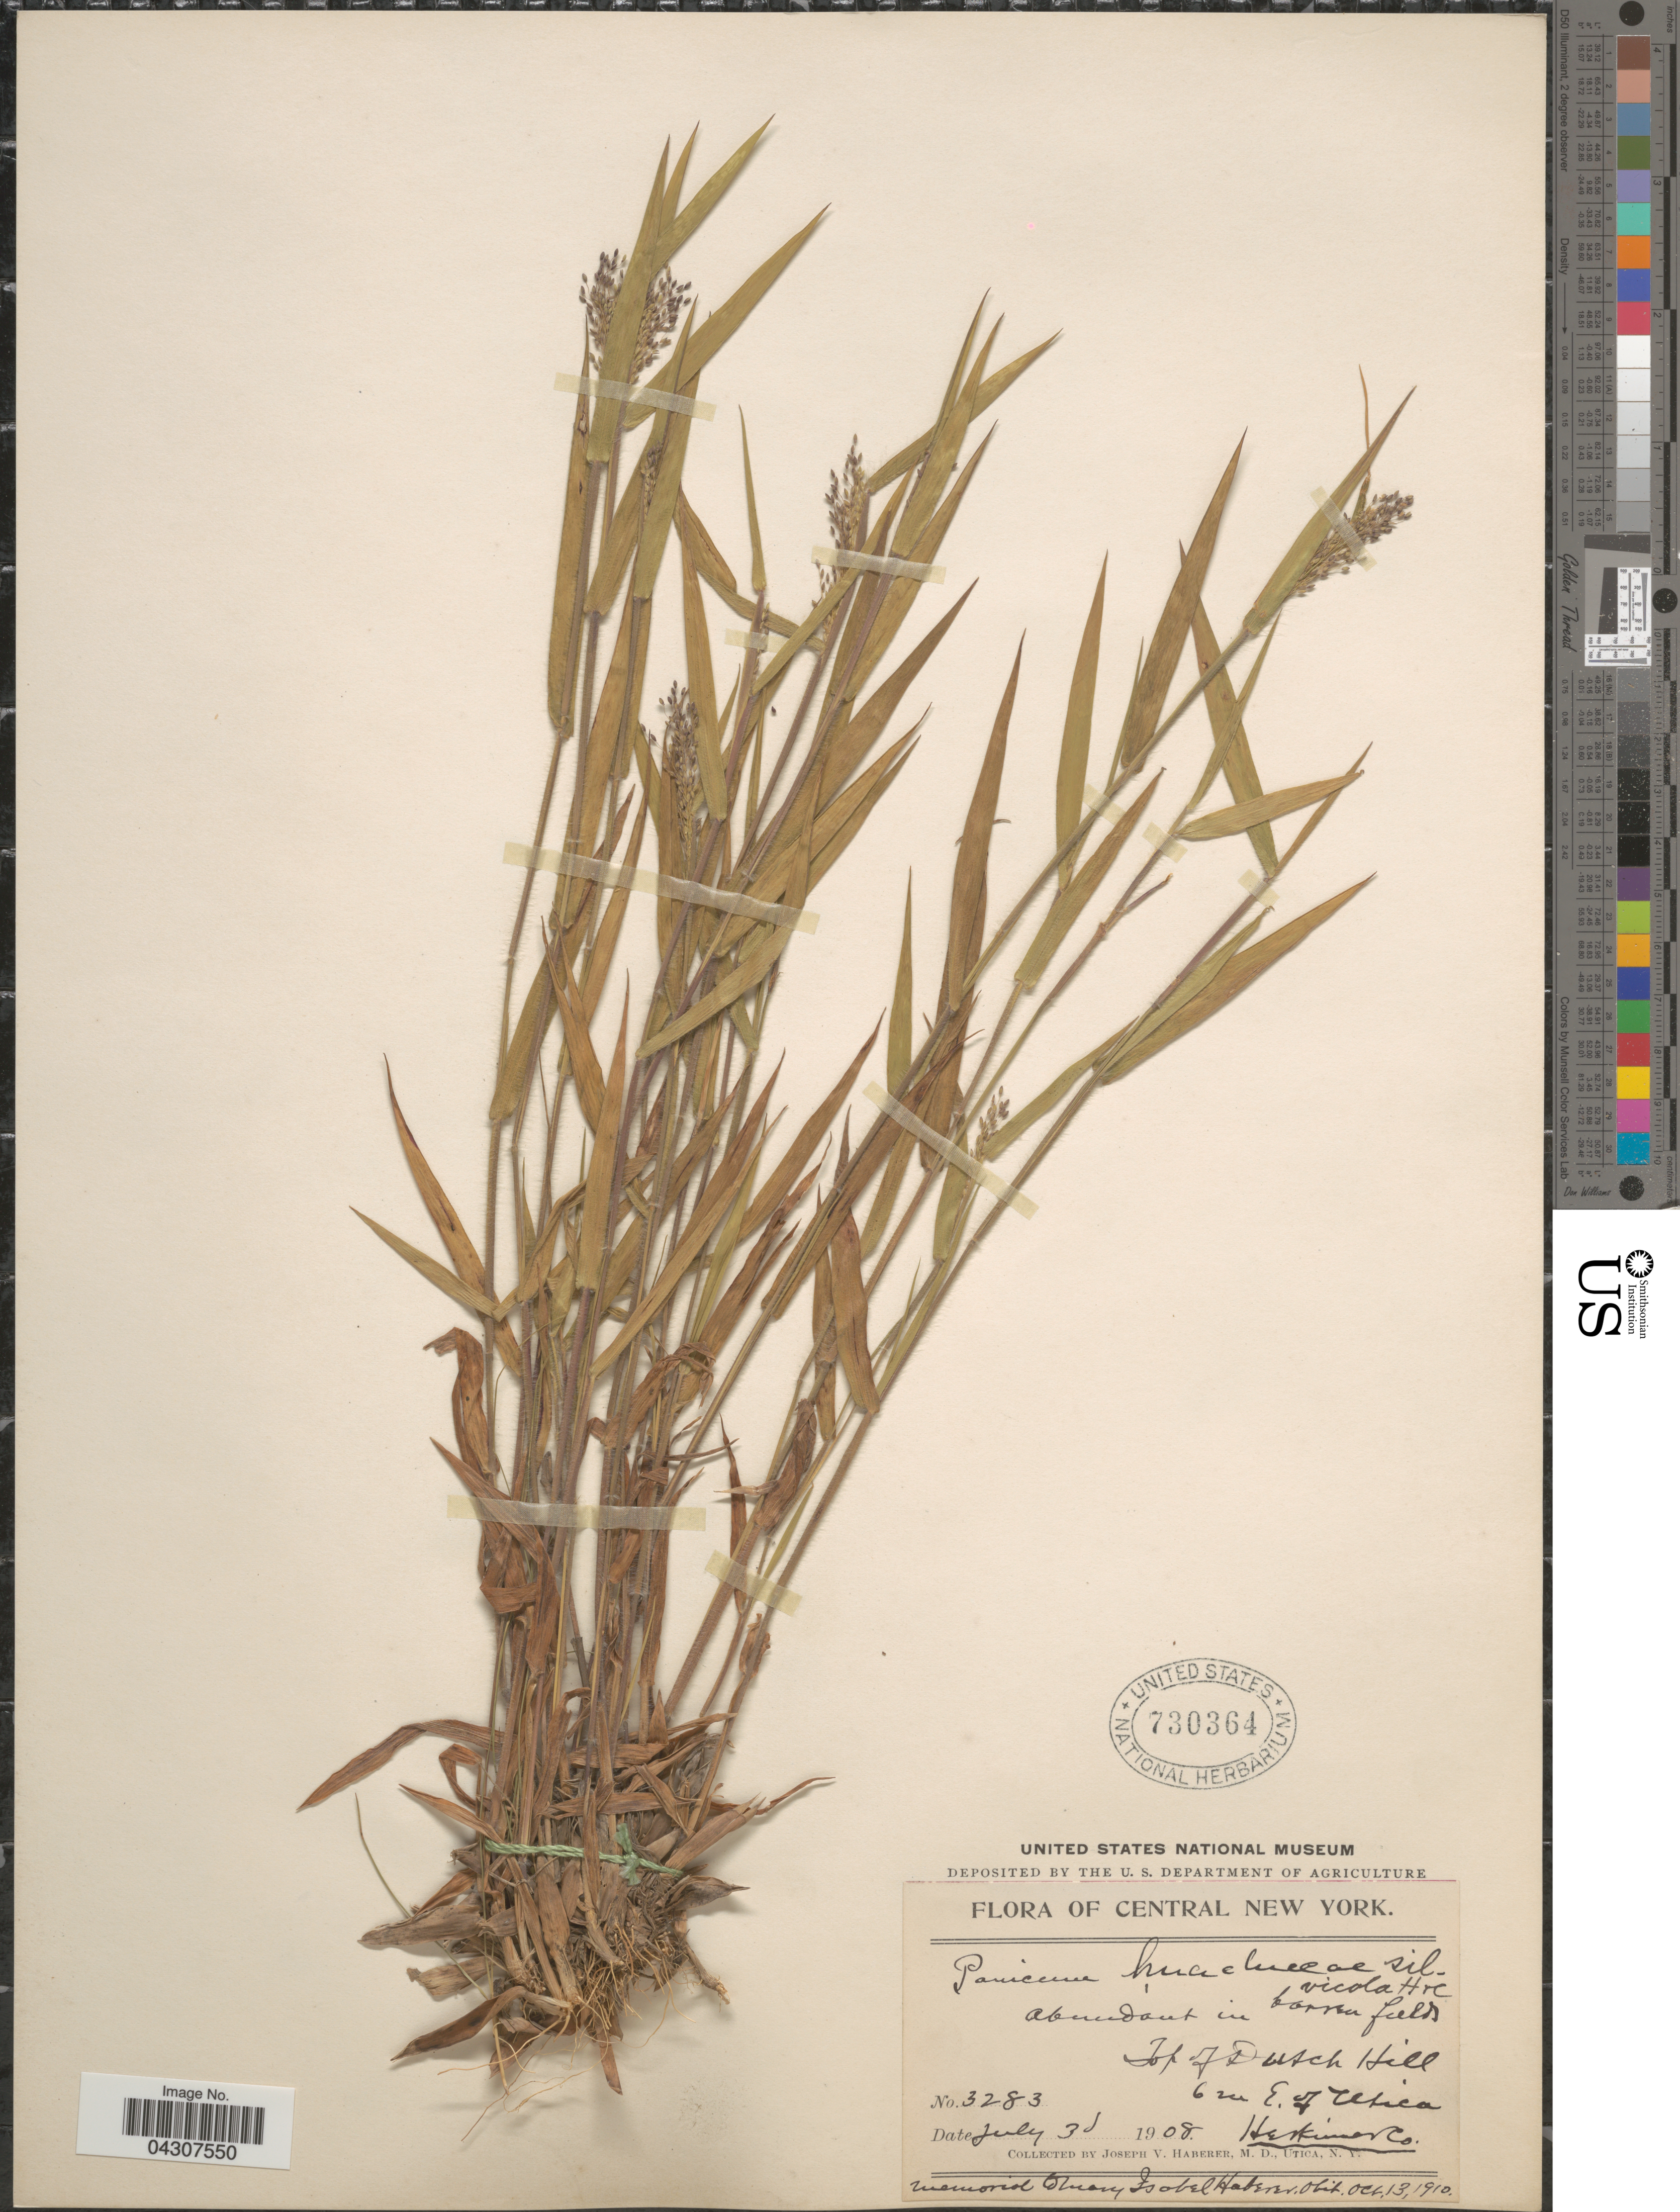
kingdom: Plantae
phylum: Tracheophyta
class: Liliopsida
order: Poales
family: Poaceae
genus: Dichanthelium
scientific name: Dichanthelium acuminatum var. acuminatum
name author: (Sw.) Gould & C.A. Clark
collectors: J. V. Haberer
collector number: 3283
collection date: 1908-07-03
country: United States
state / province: New York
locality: Central New York. Abundant in barren fields. Top of Dutch Hill. 6 m E. of Utica. Herkimer Co.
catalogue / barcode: US 730364